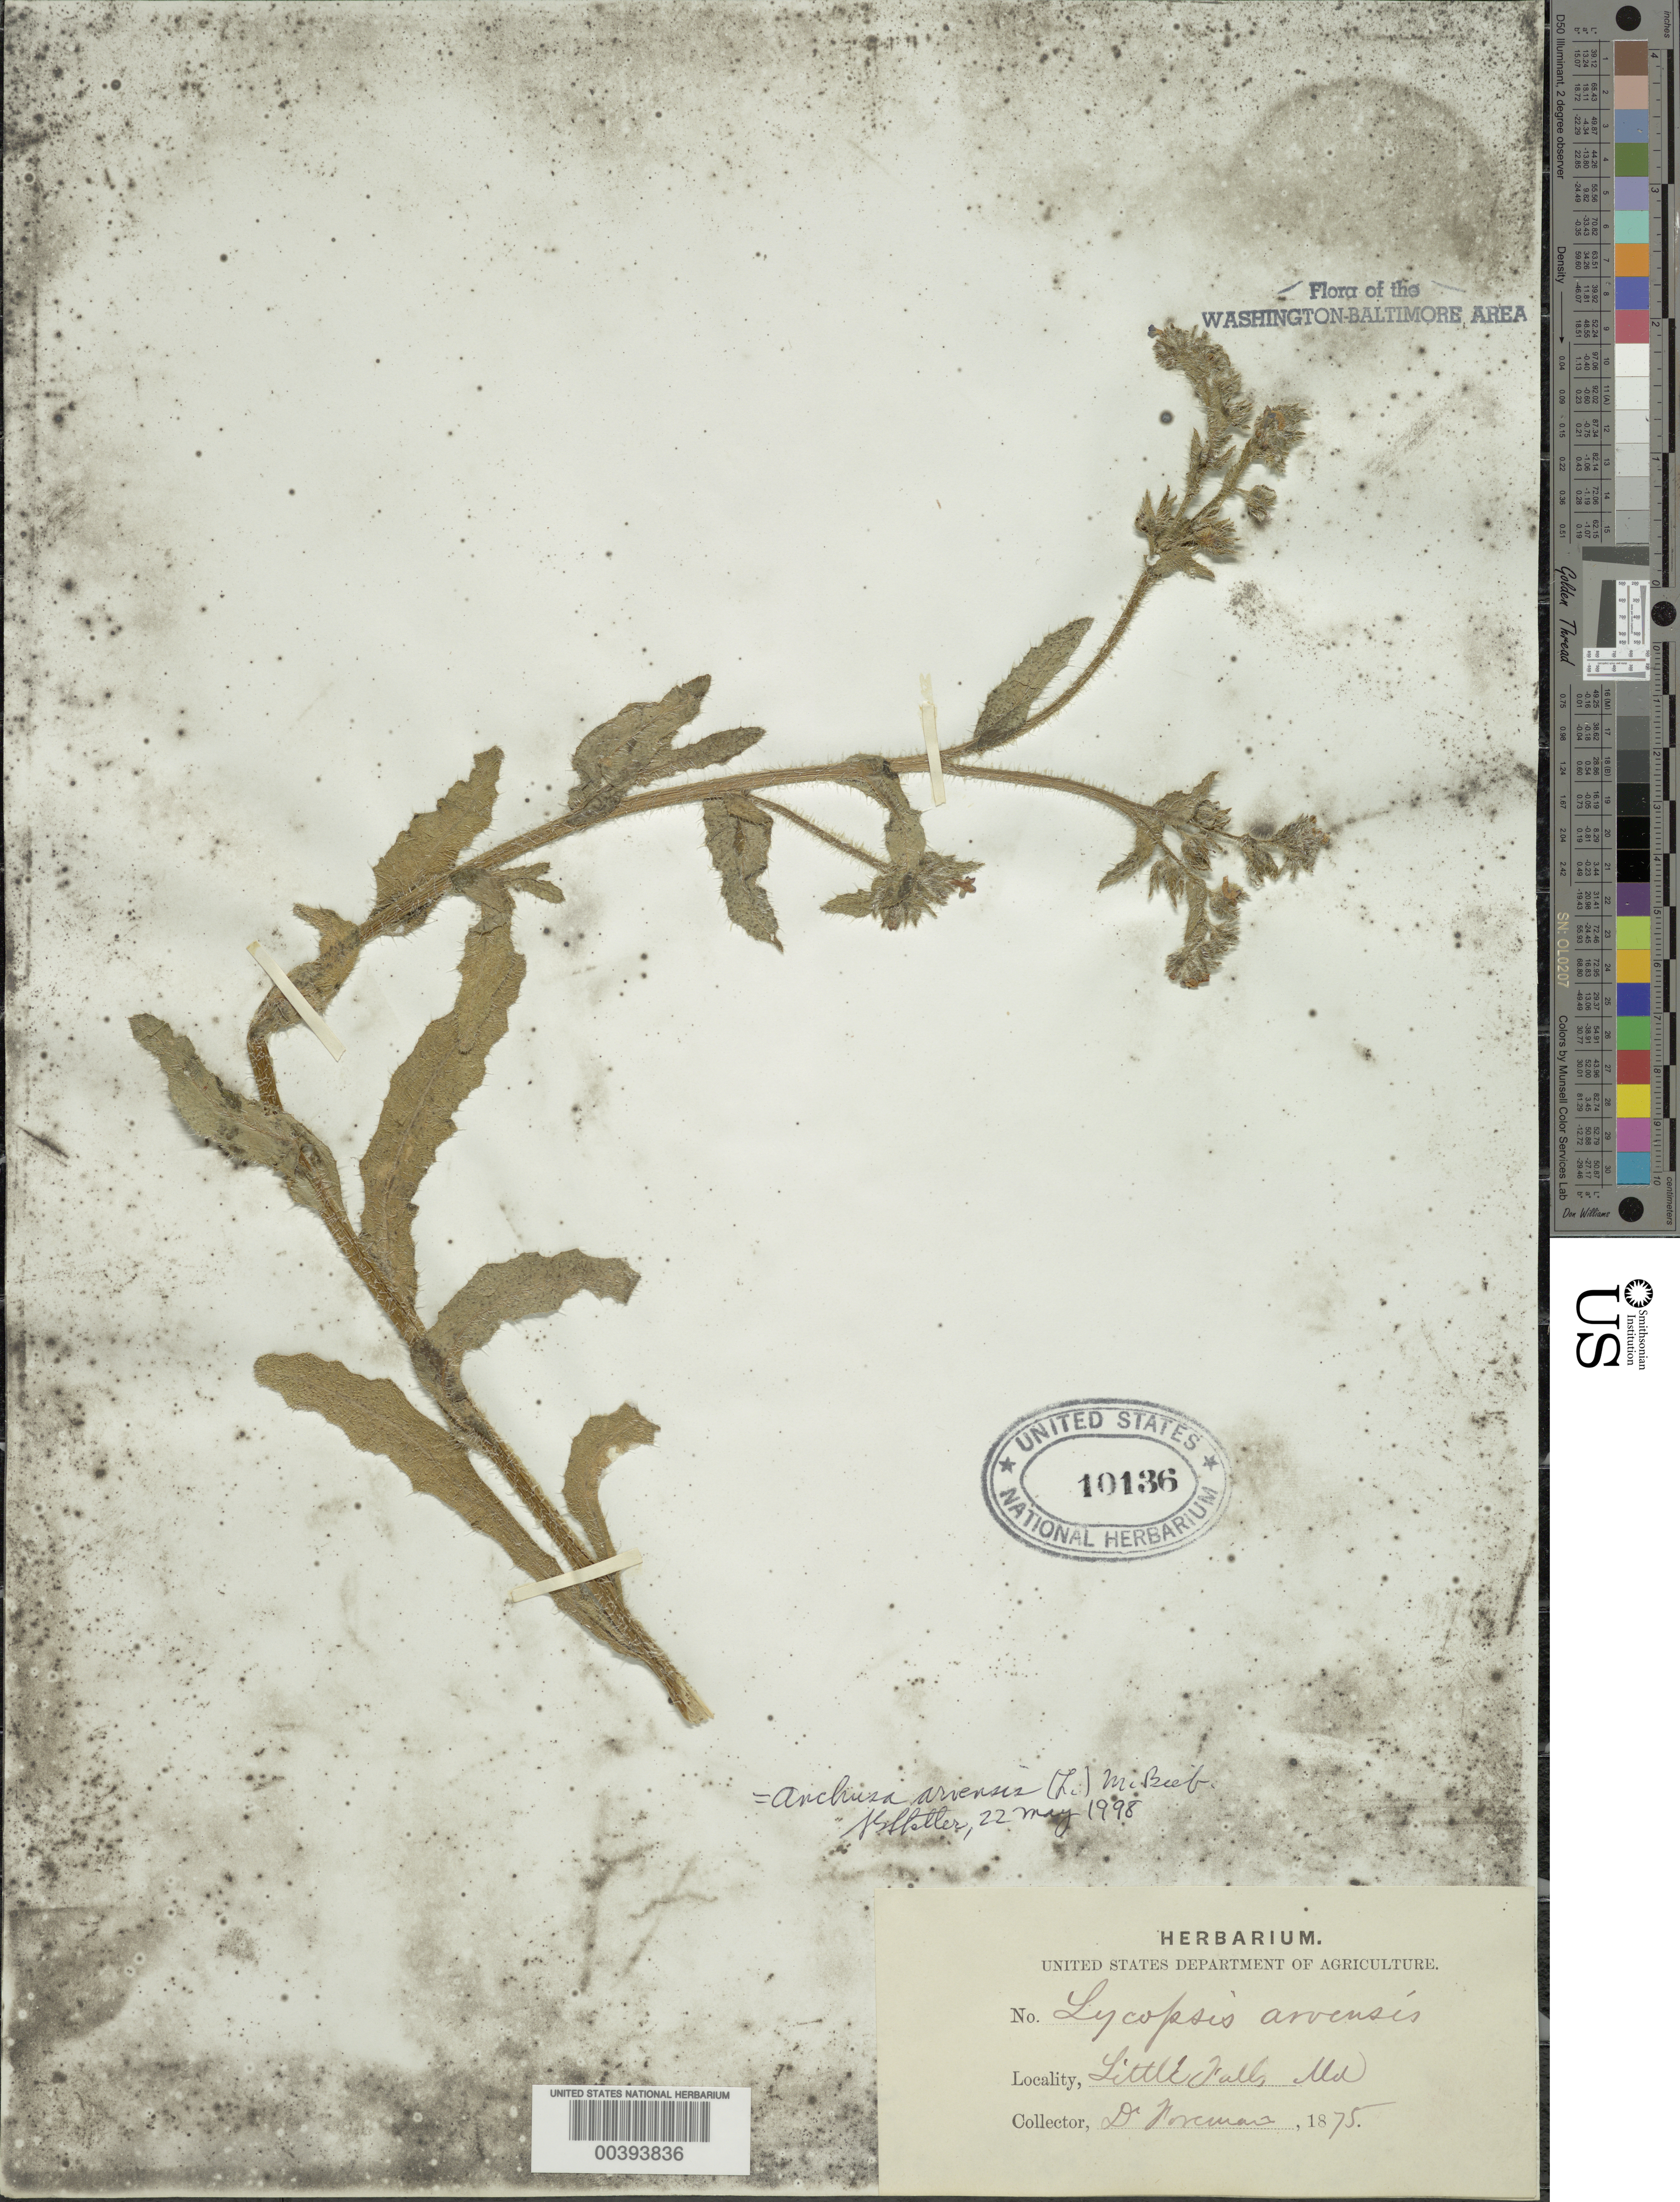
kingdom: Plantae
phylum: Tracheophyta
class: Magnoliopsida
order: Boraginales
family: Boraginaceae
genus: Anchusa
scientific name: Anchusa arvensis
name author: (L.) M. Bieb.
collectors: D. Foreman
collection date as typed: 1875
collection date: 1875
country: United States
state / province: Maryland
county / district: Montgomery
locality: Little Falls C. & O. Canal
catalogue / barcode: US 10136